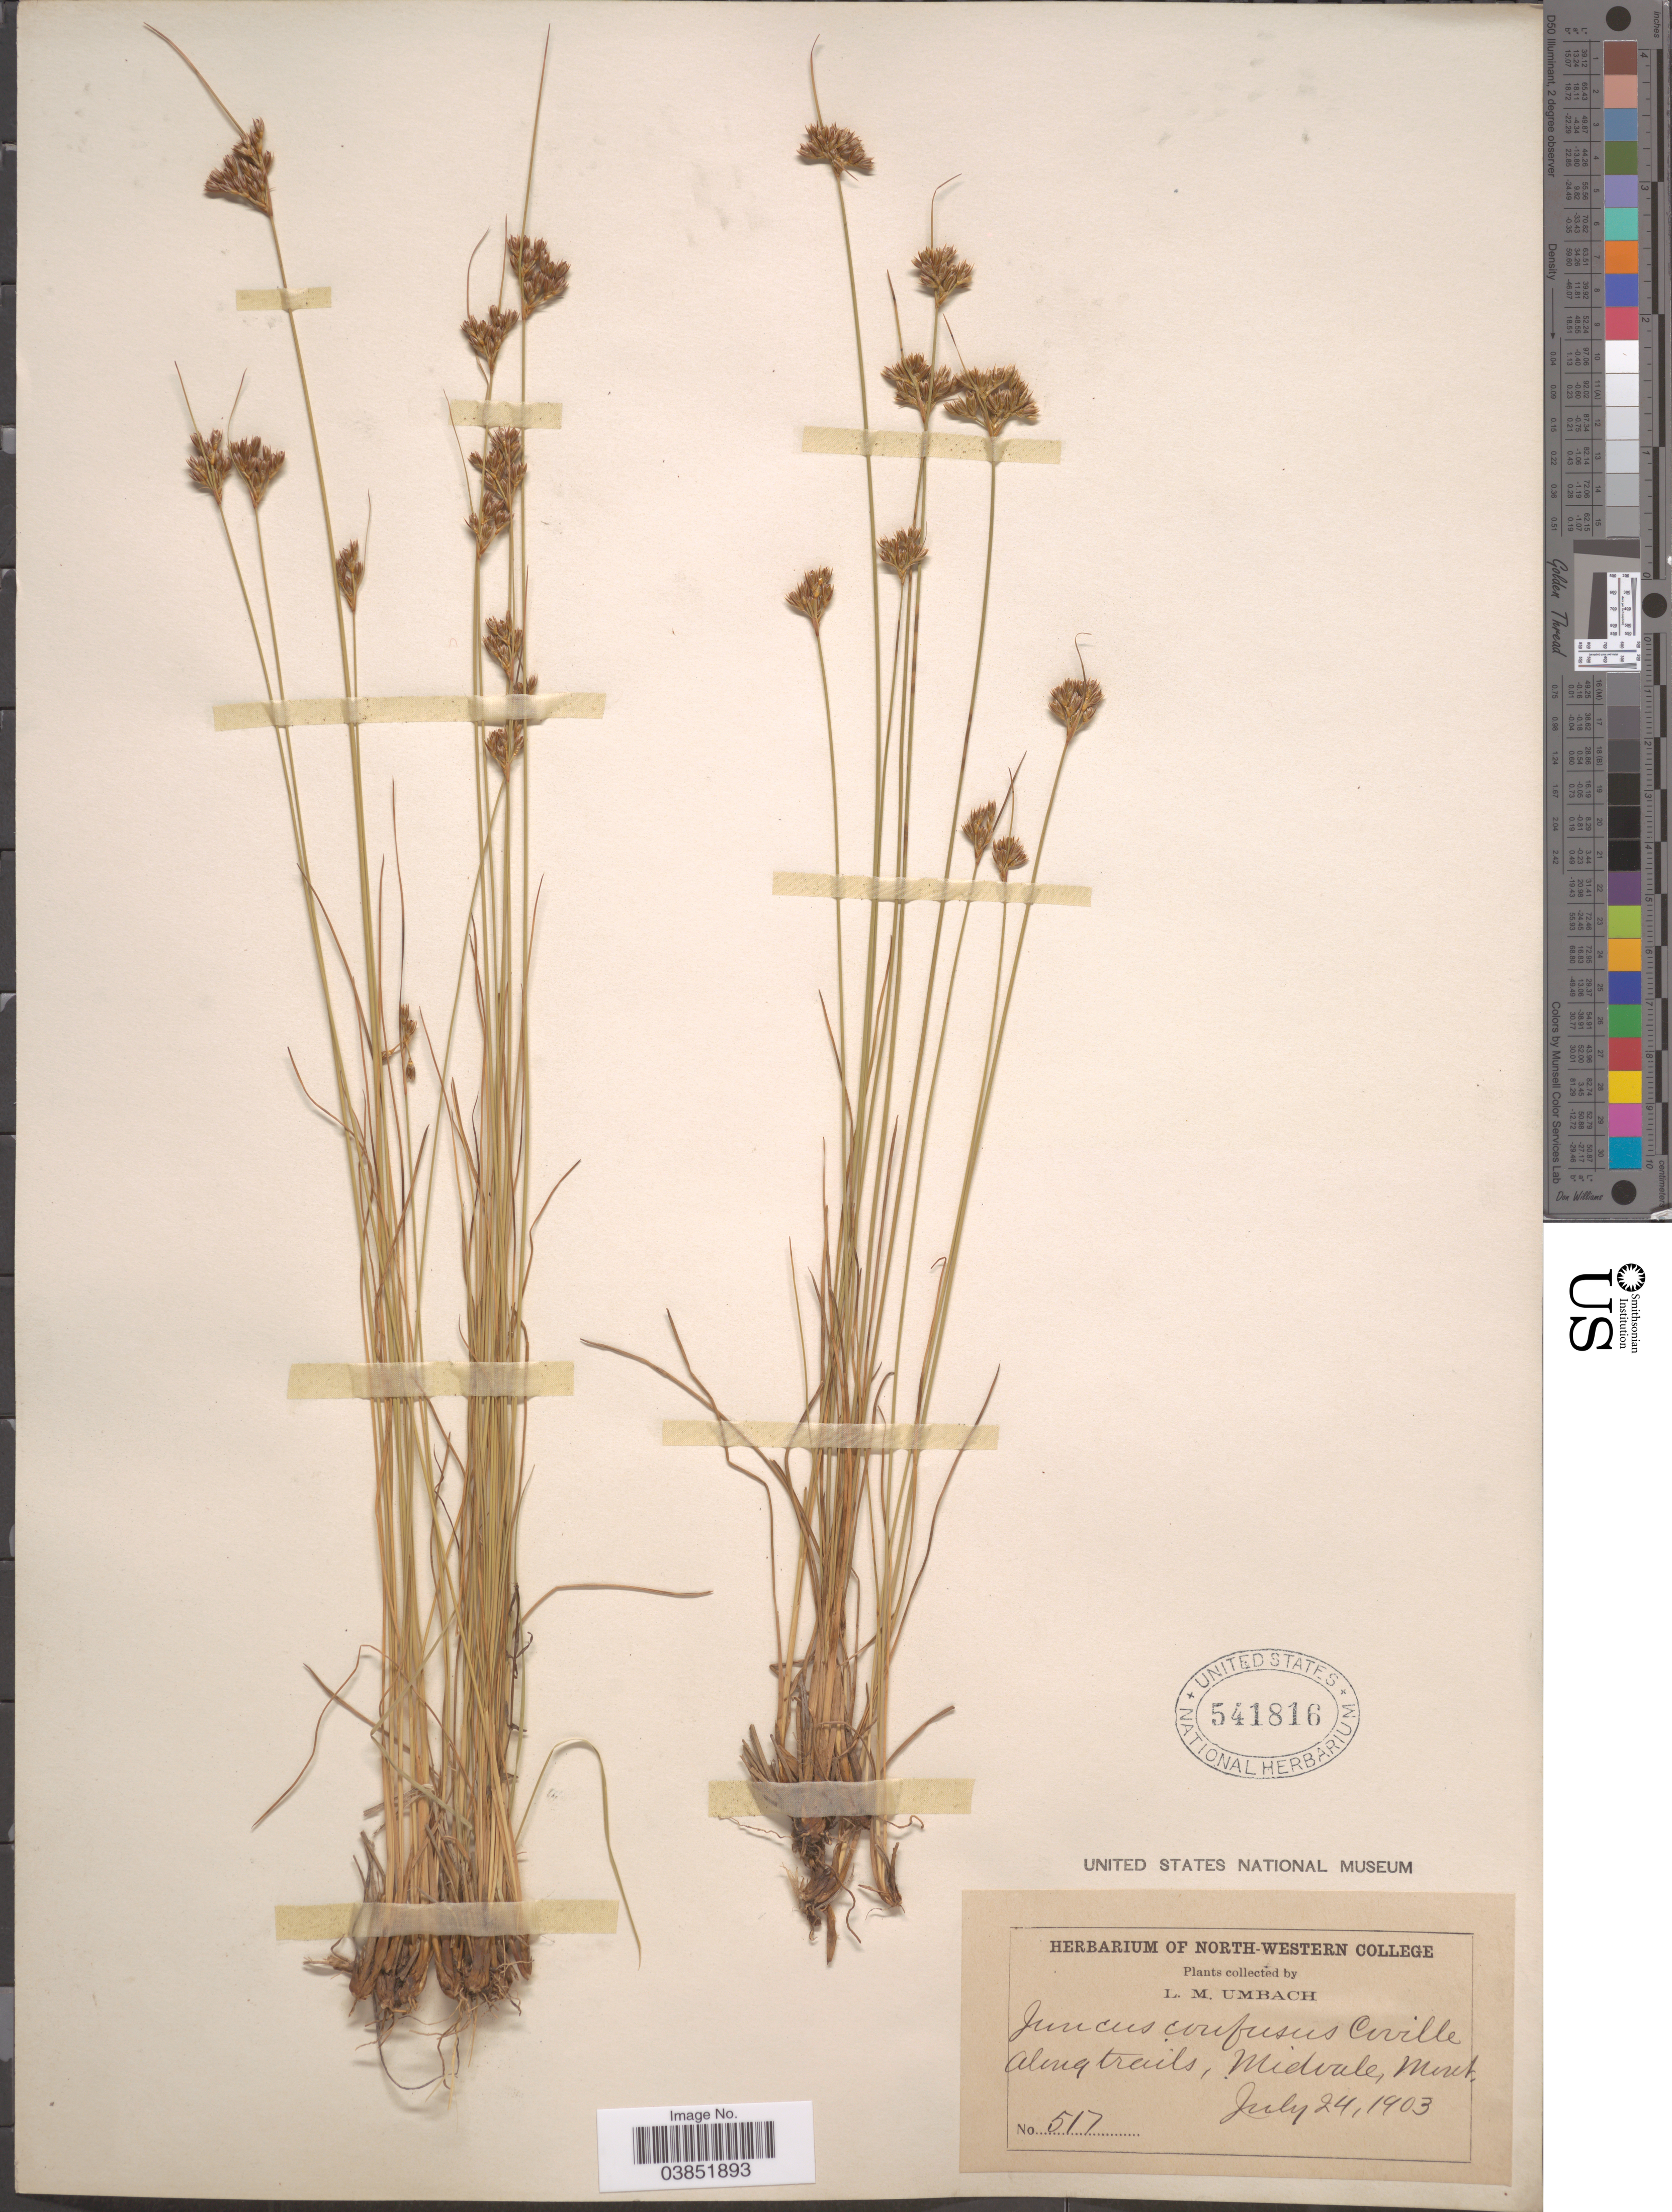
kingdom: Plantae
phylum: Tracheophyta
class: Liliopsida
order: Poales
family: Juncaceae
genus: Juncus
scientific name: Juncus confusus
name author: Coville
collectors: L. M. Umbach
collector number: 517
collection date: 1903-07-24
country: United States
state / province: Montana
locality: Along trails, Midvale.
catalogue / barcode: US 541816